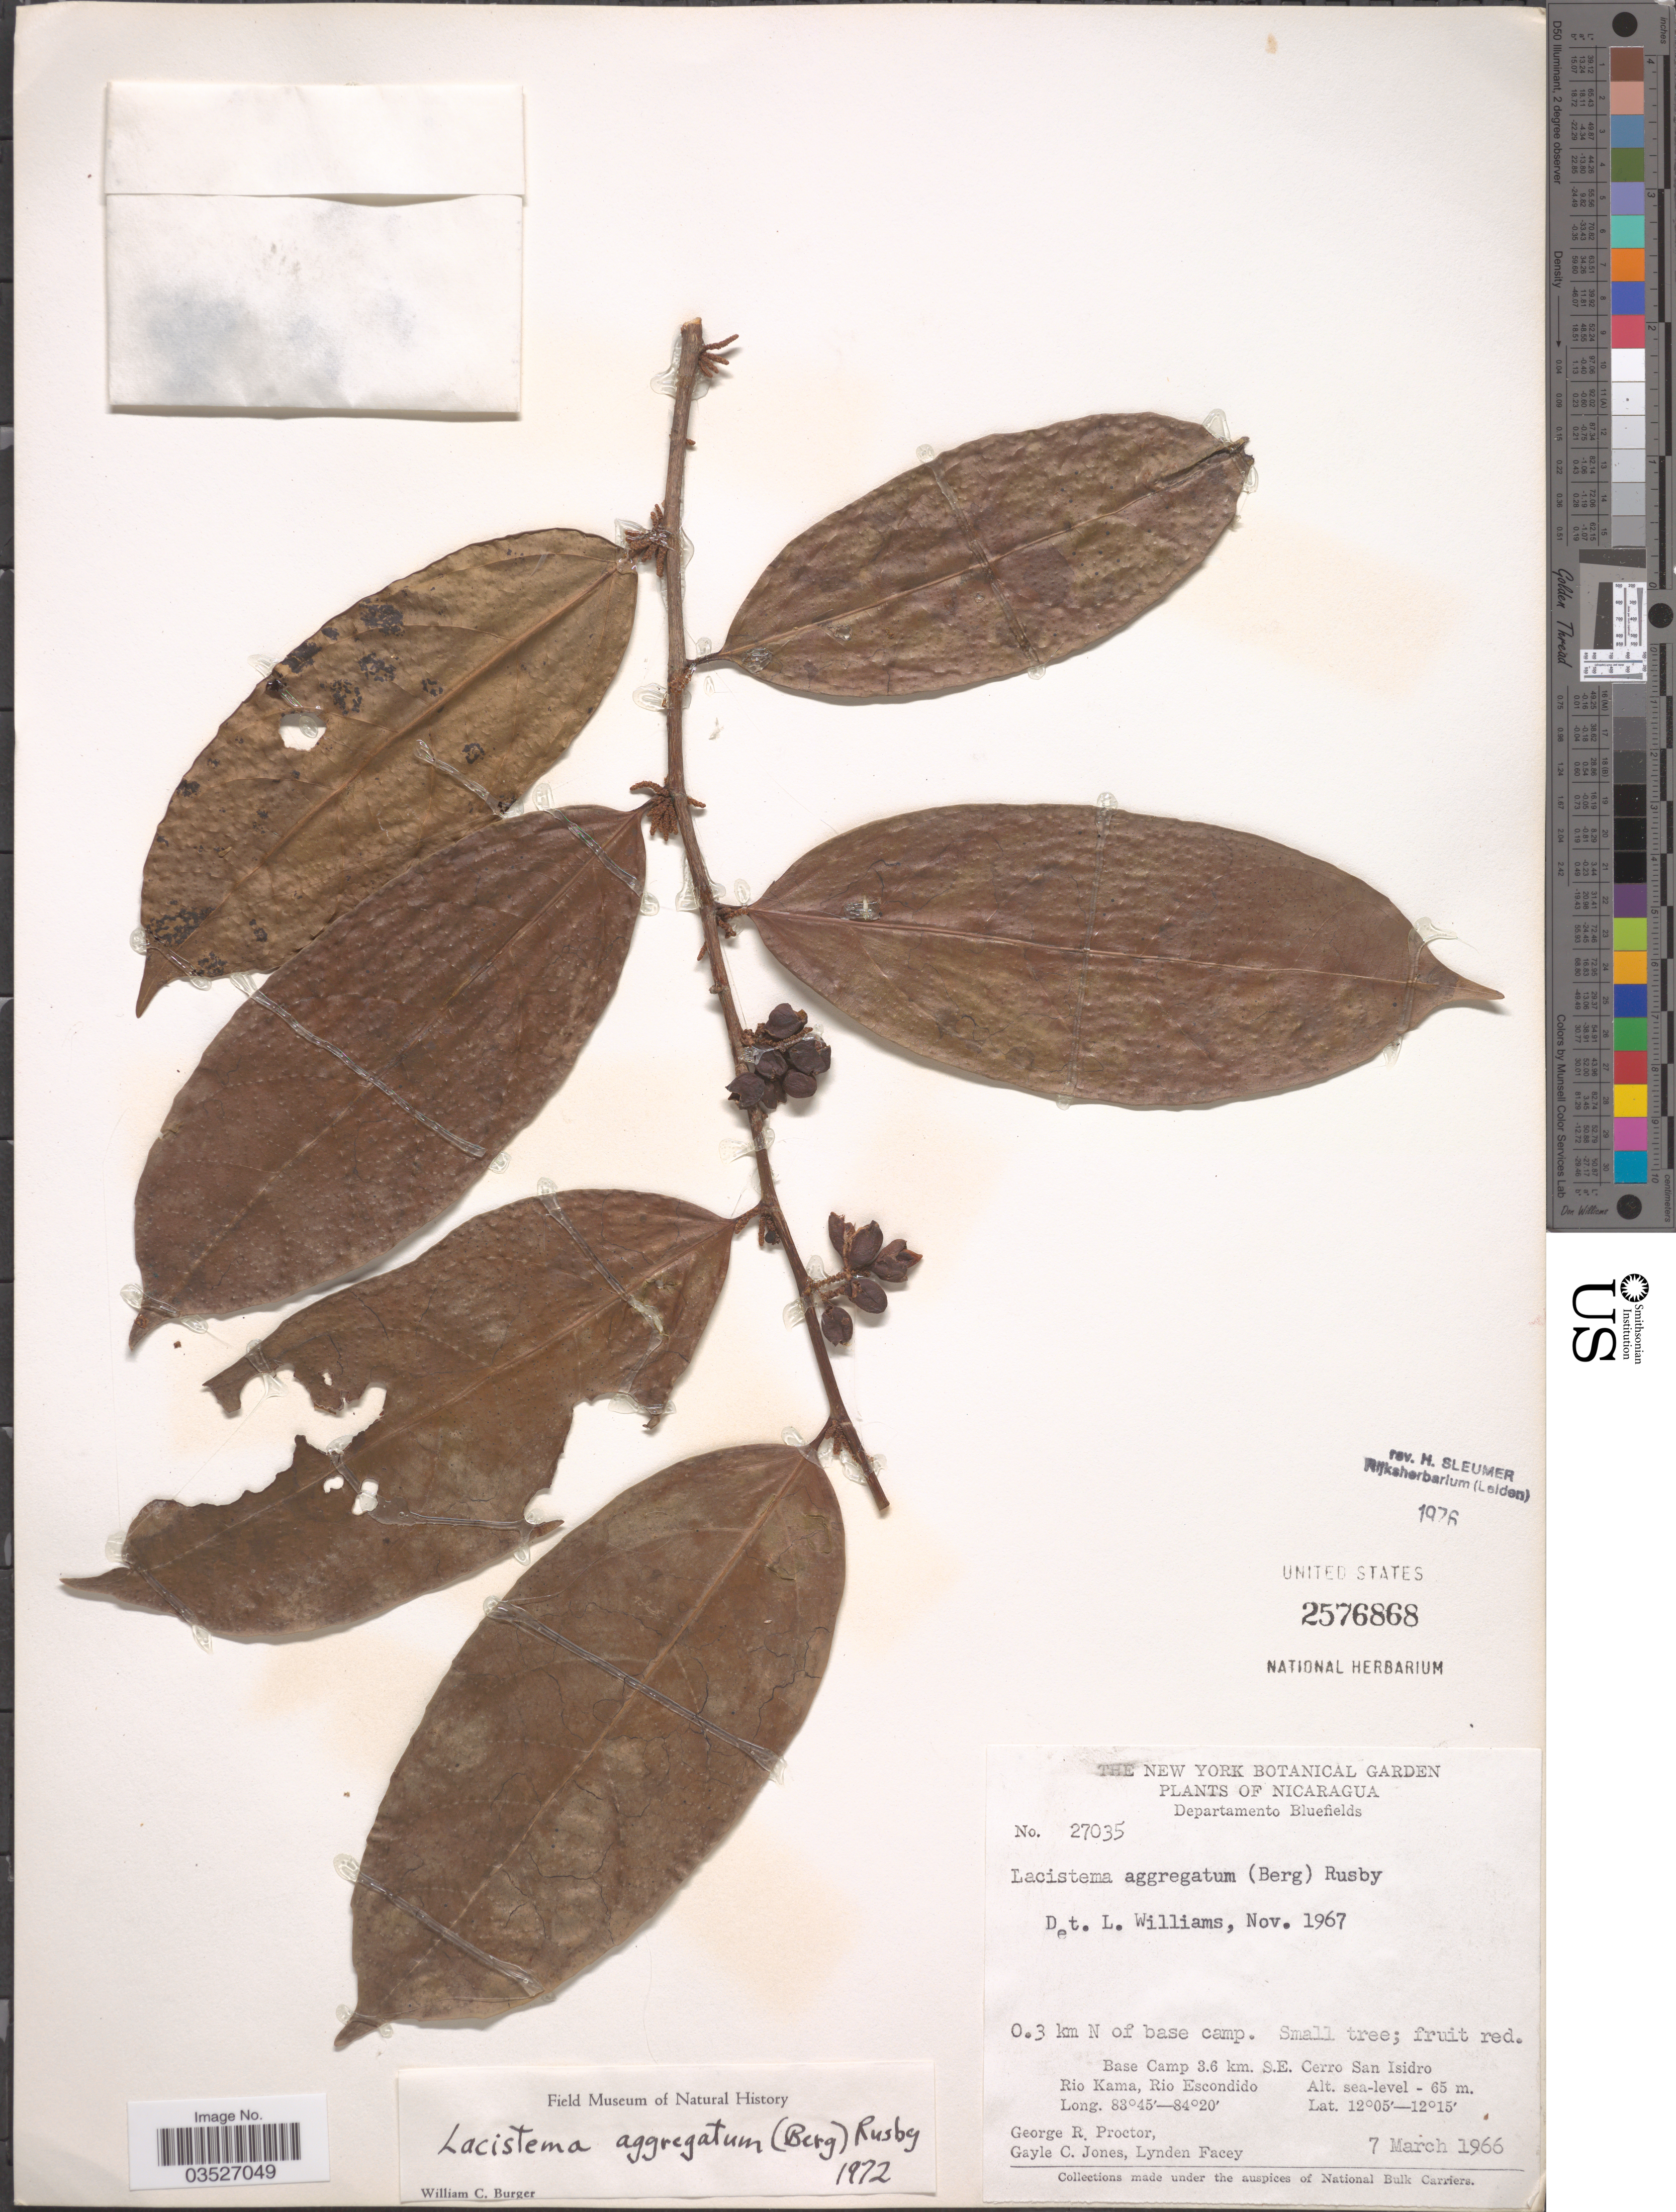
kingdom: Plantae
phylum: Tracheophyta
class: Magnoliopsida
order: Malpighiales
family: Lacistemataceae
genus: Lacistema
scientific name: Lacistema aggregatum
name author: (P.J. Bergius) Rusby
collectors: G. R. Proctor, G. C. Jones & L. Facey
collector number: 27035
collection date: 1966-03-07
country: Nicaragua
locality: Departamento Bluefields. 0.3 km N of base camp. Base Camp 3.6 km. S.E. Cerro San Isidro. Rio Kama, Rio Escondido.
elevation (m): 0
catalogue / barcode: US 2576868